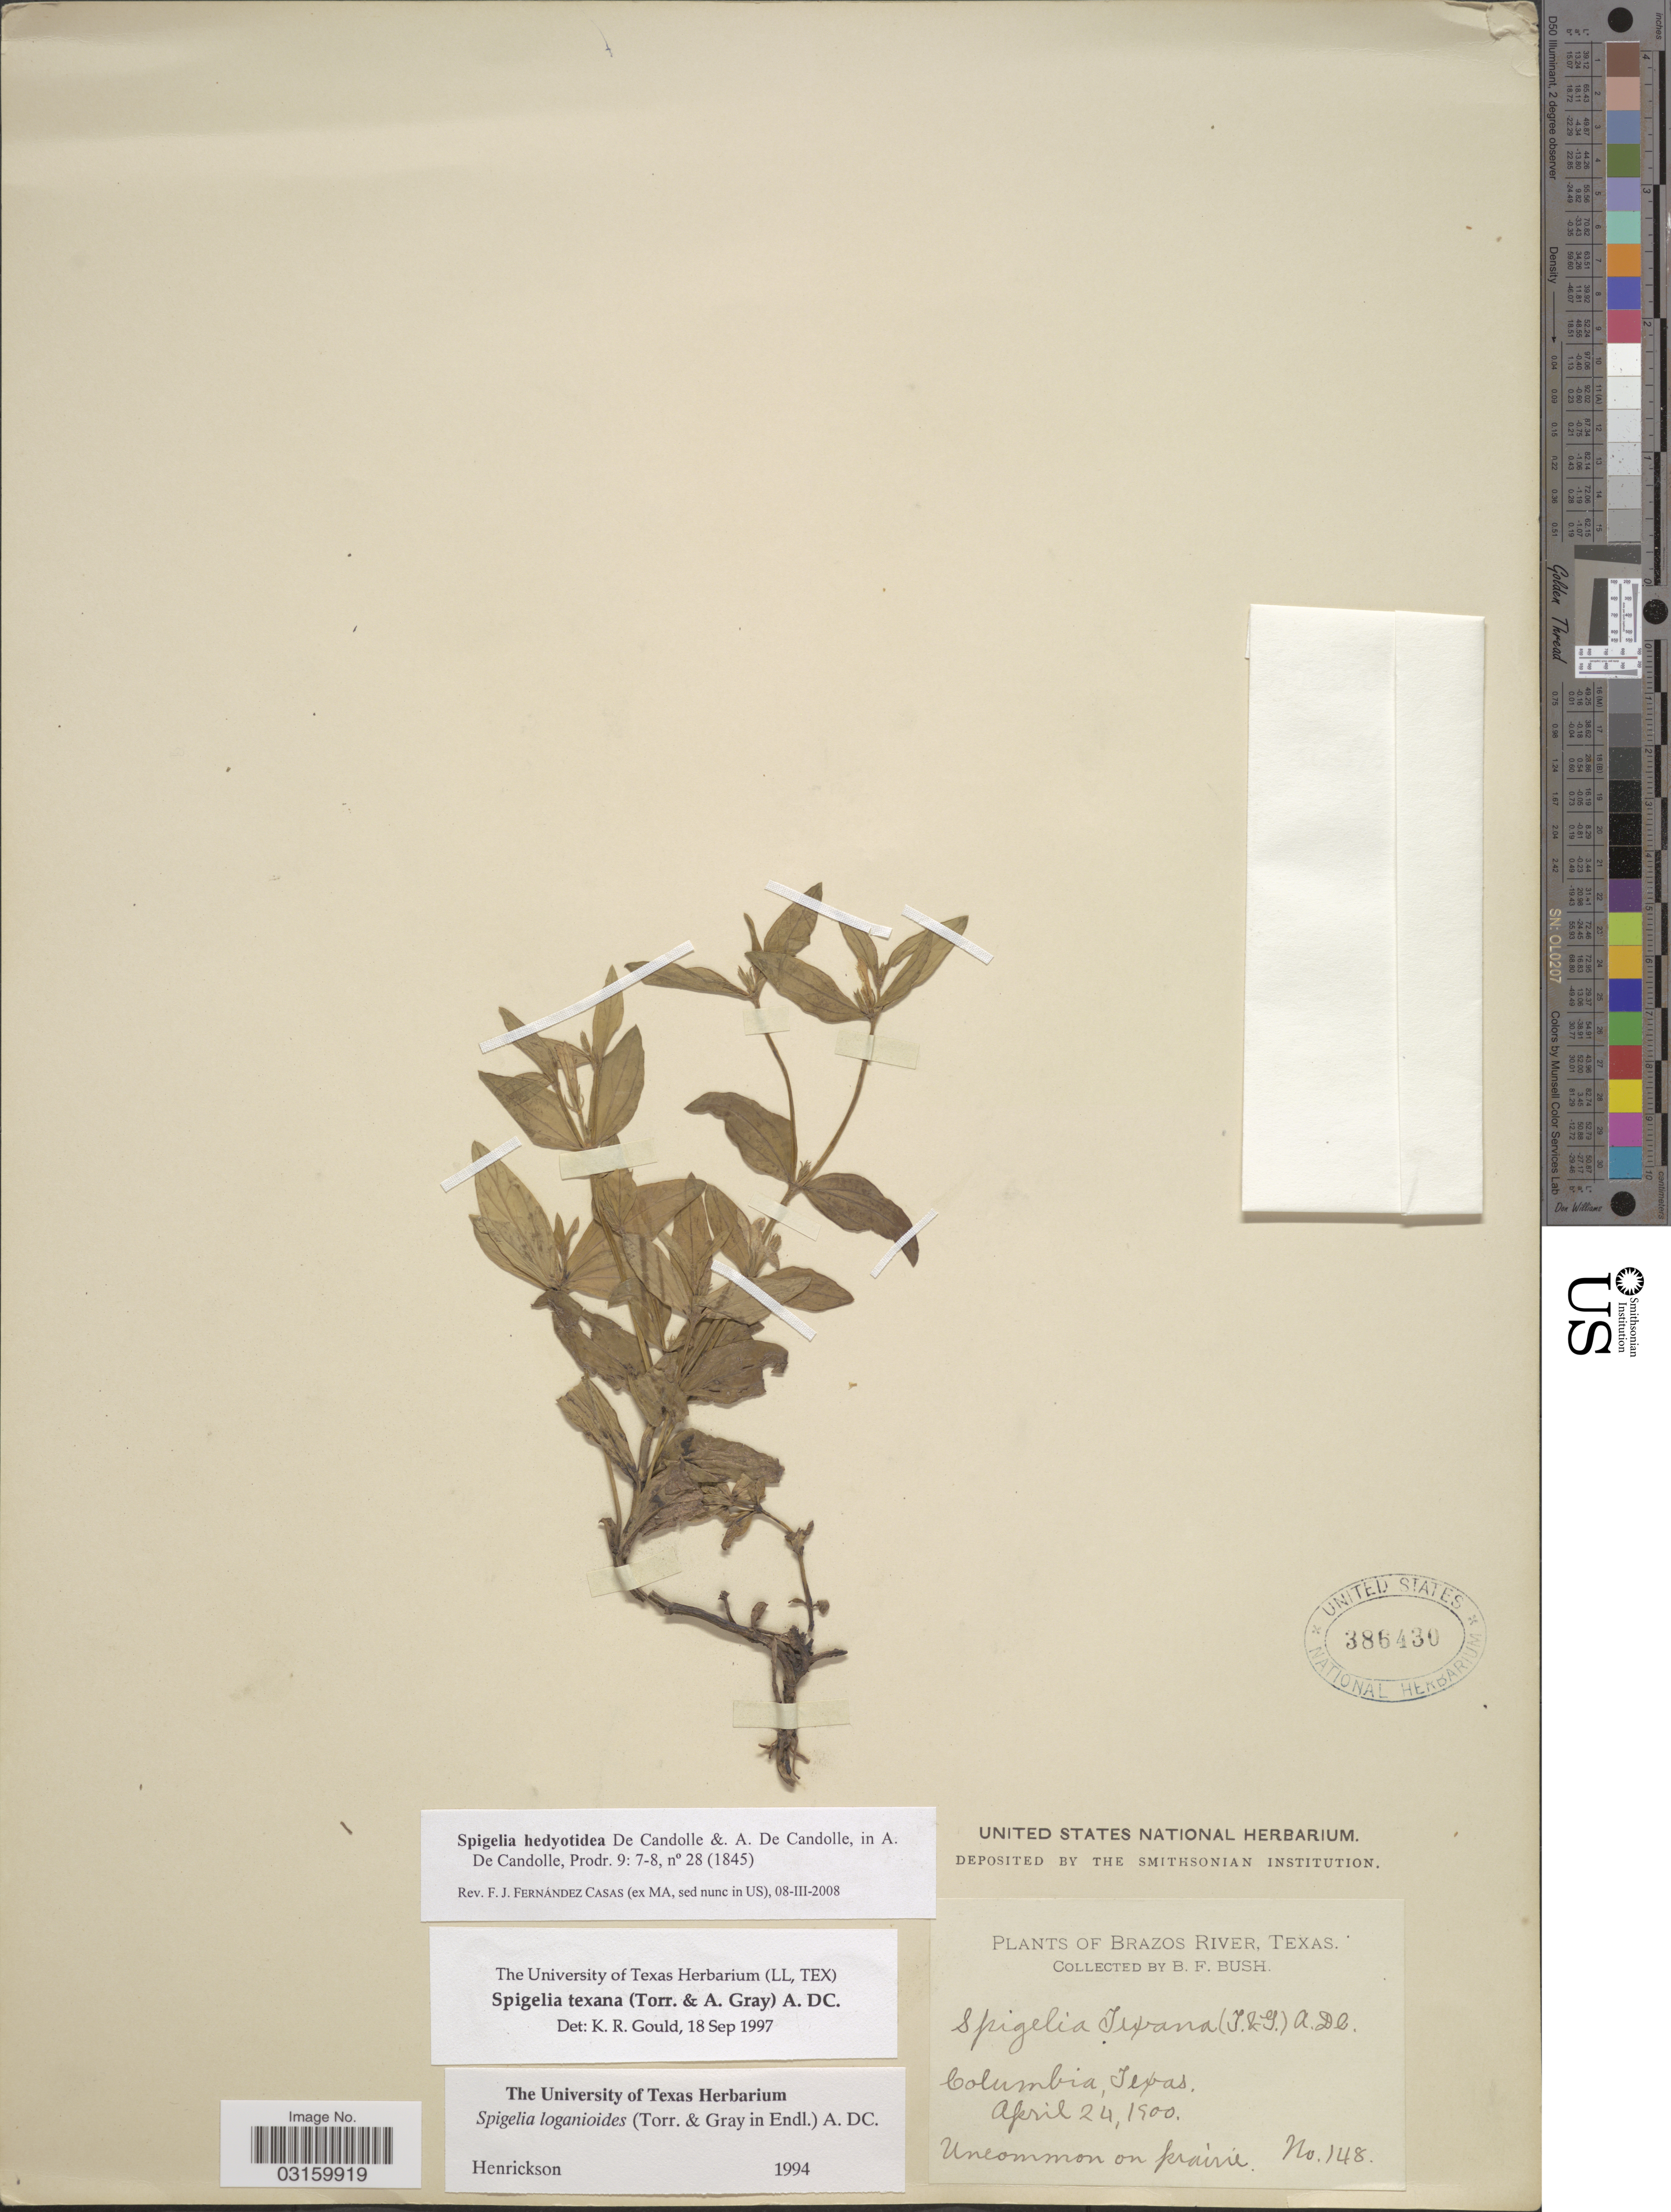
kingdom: Plantae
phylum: Tracheophyta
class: Magnoliopsida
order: Gentianales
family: Loganiaceae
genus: Spigelia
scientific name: Spigelia texana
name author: (Torr. & A. Gray) A. DC.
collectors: B. F. Bush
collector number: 148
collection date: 1900-04-24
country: United States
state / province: Texas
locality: Brazos River, Columbia.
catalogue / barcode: US 386430